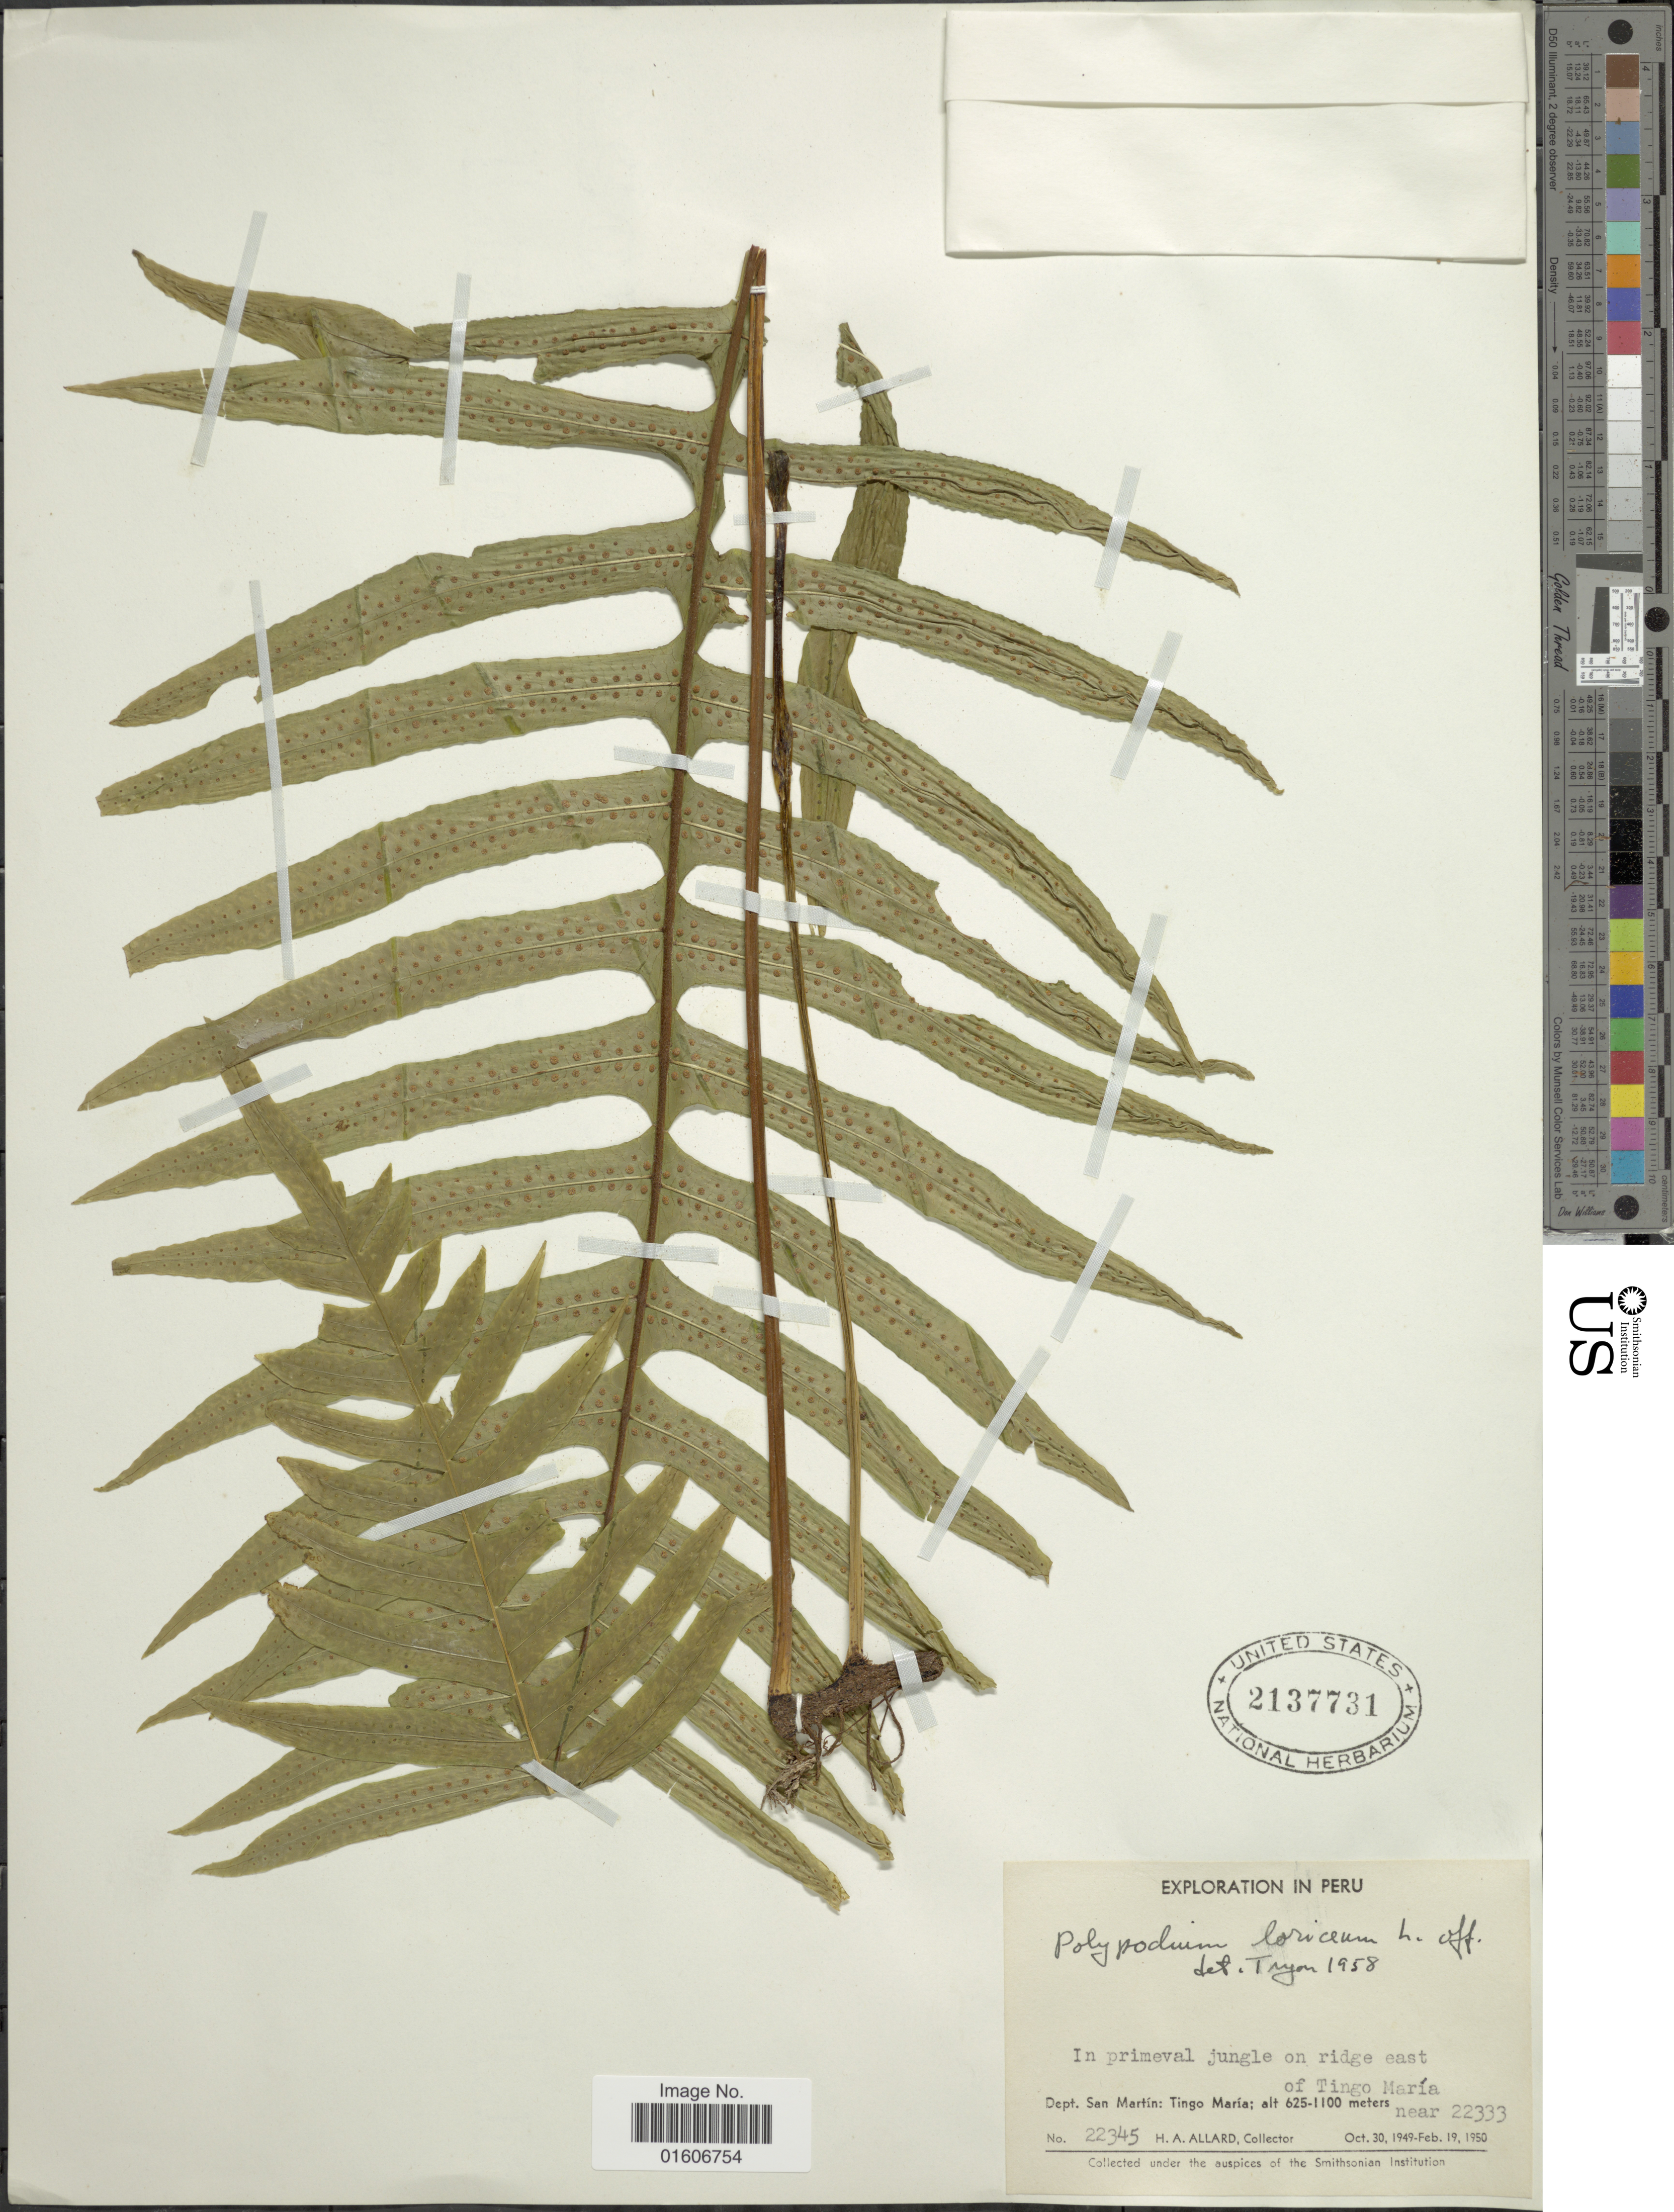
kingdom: Plantae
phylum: Tracheophyta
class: Polypodiopsida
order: Polypodiales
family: Polypodiaceae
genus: Serpocaulon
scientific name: Serpocaulon loriceum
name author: (L.) A.R. Sm.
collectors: H. A. Allard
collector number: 22345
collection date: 1949-10-30/1950-02-19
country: Peru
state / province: San Martín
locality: In primeval jungle on ridge east of Tingo María, Dept. San Martín: Tingo María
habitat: in primeval jungle on ridge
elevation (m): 625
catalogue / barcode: US 2137731